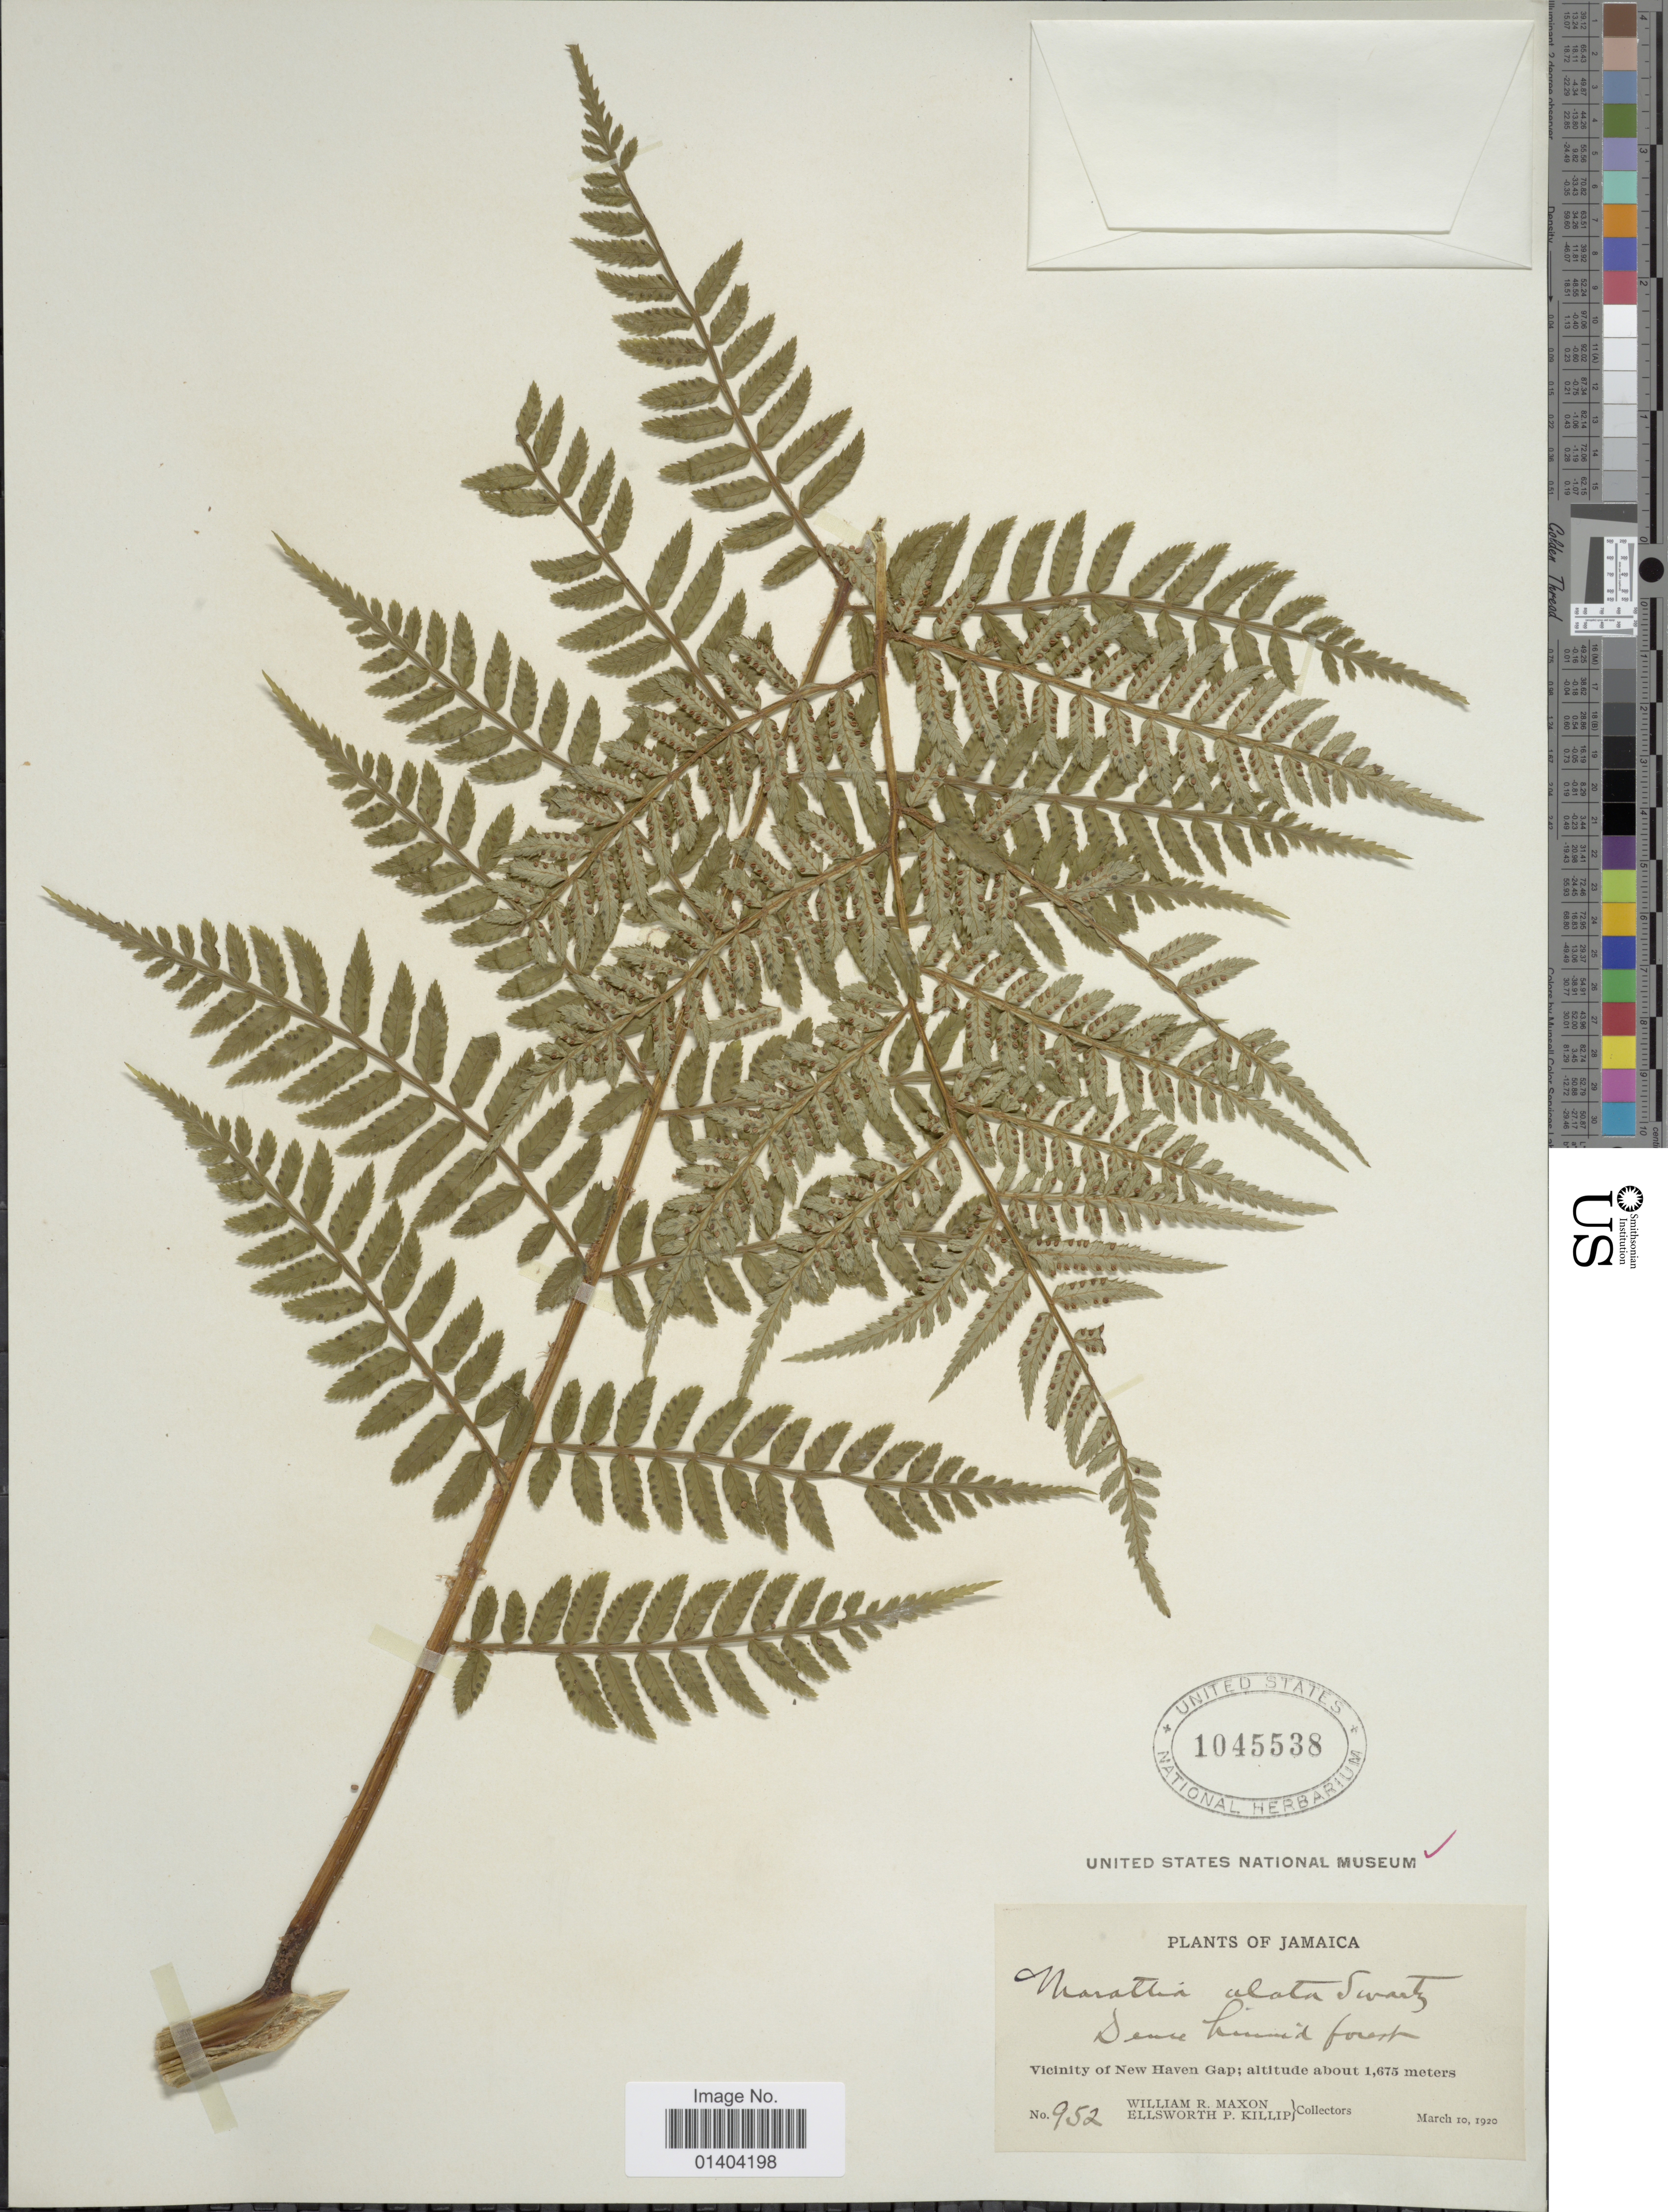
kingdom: Plantae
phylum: Tracheophyta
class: Polypodiopsida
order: Marattiales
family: Marattiaceae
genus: Marattia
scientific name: Marattia alata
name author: Sw.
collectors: W. R. Maxon & E. P. Killip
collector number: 952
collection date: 1920-03-10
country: Jamaica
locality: Vicinity of New Haven Gap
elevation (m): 1675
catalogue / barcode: US 1045538